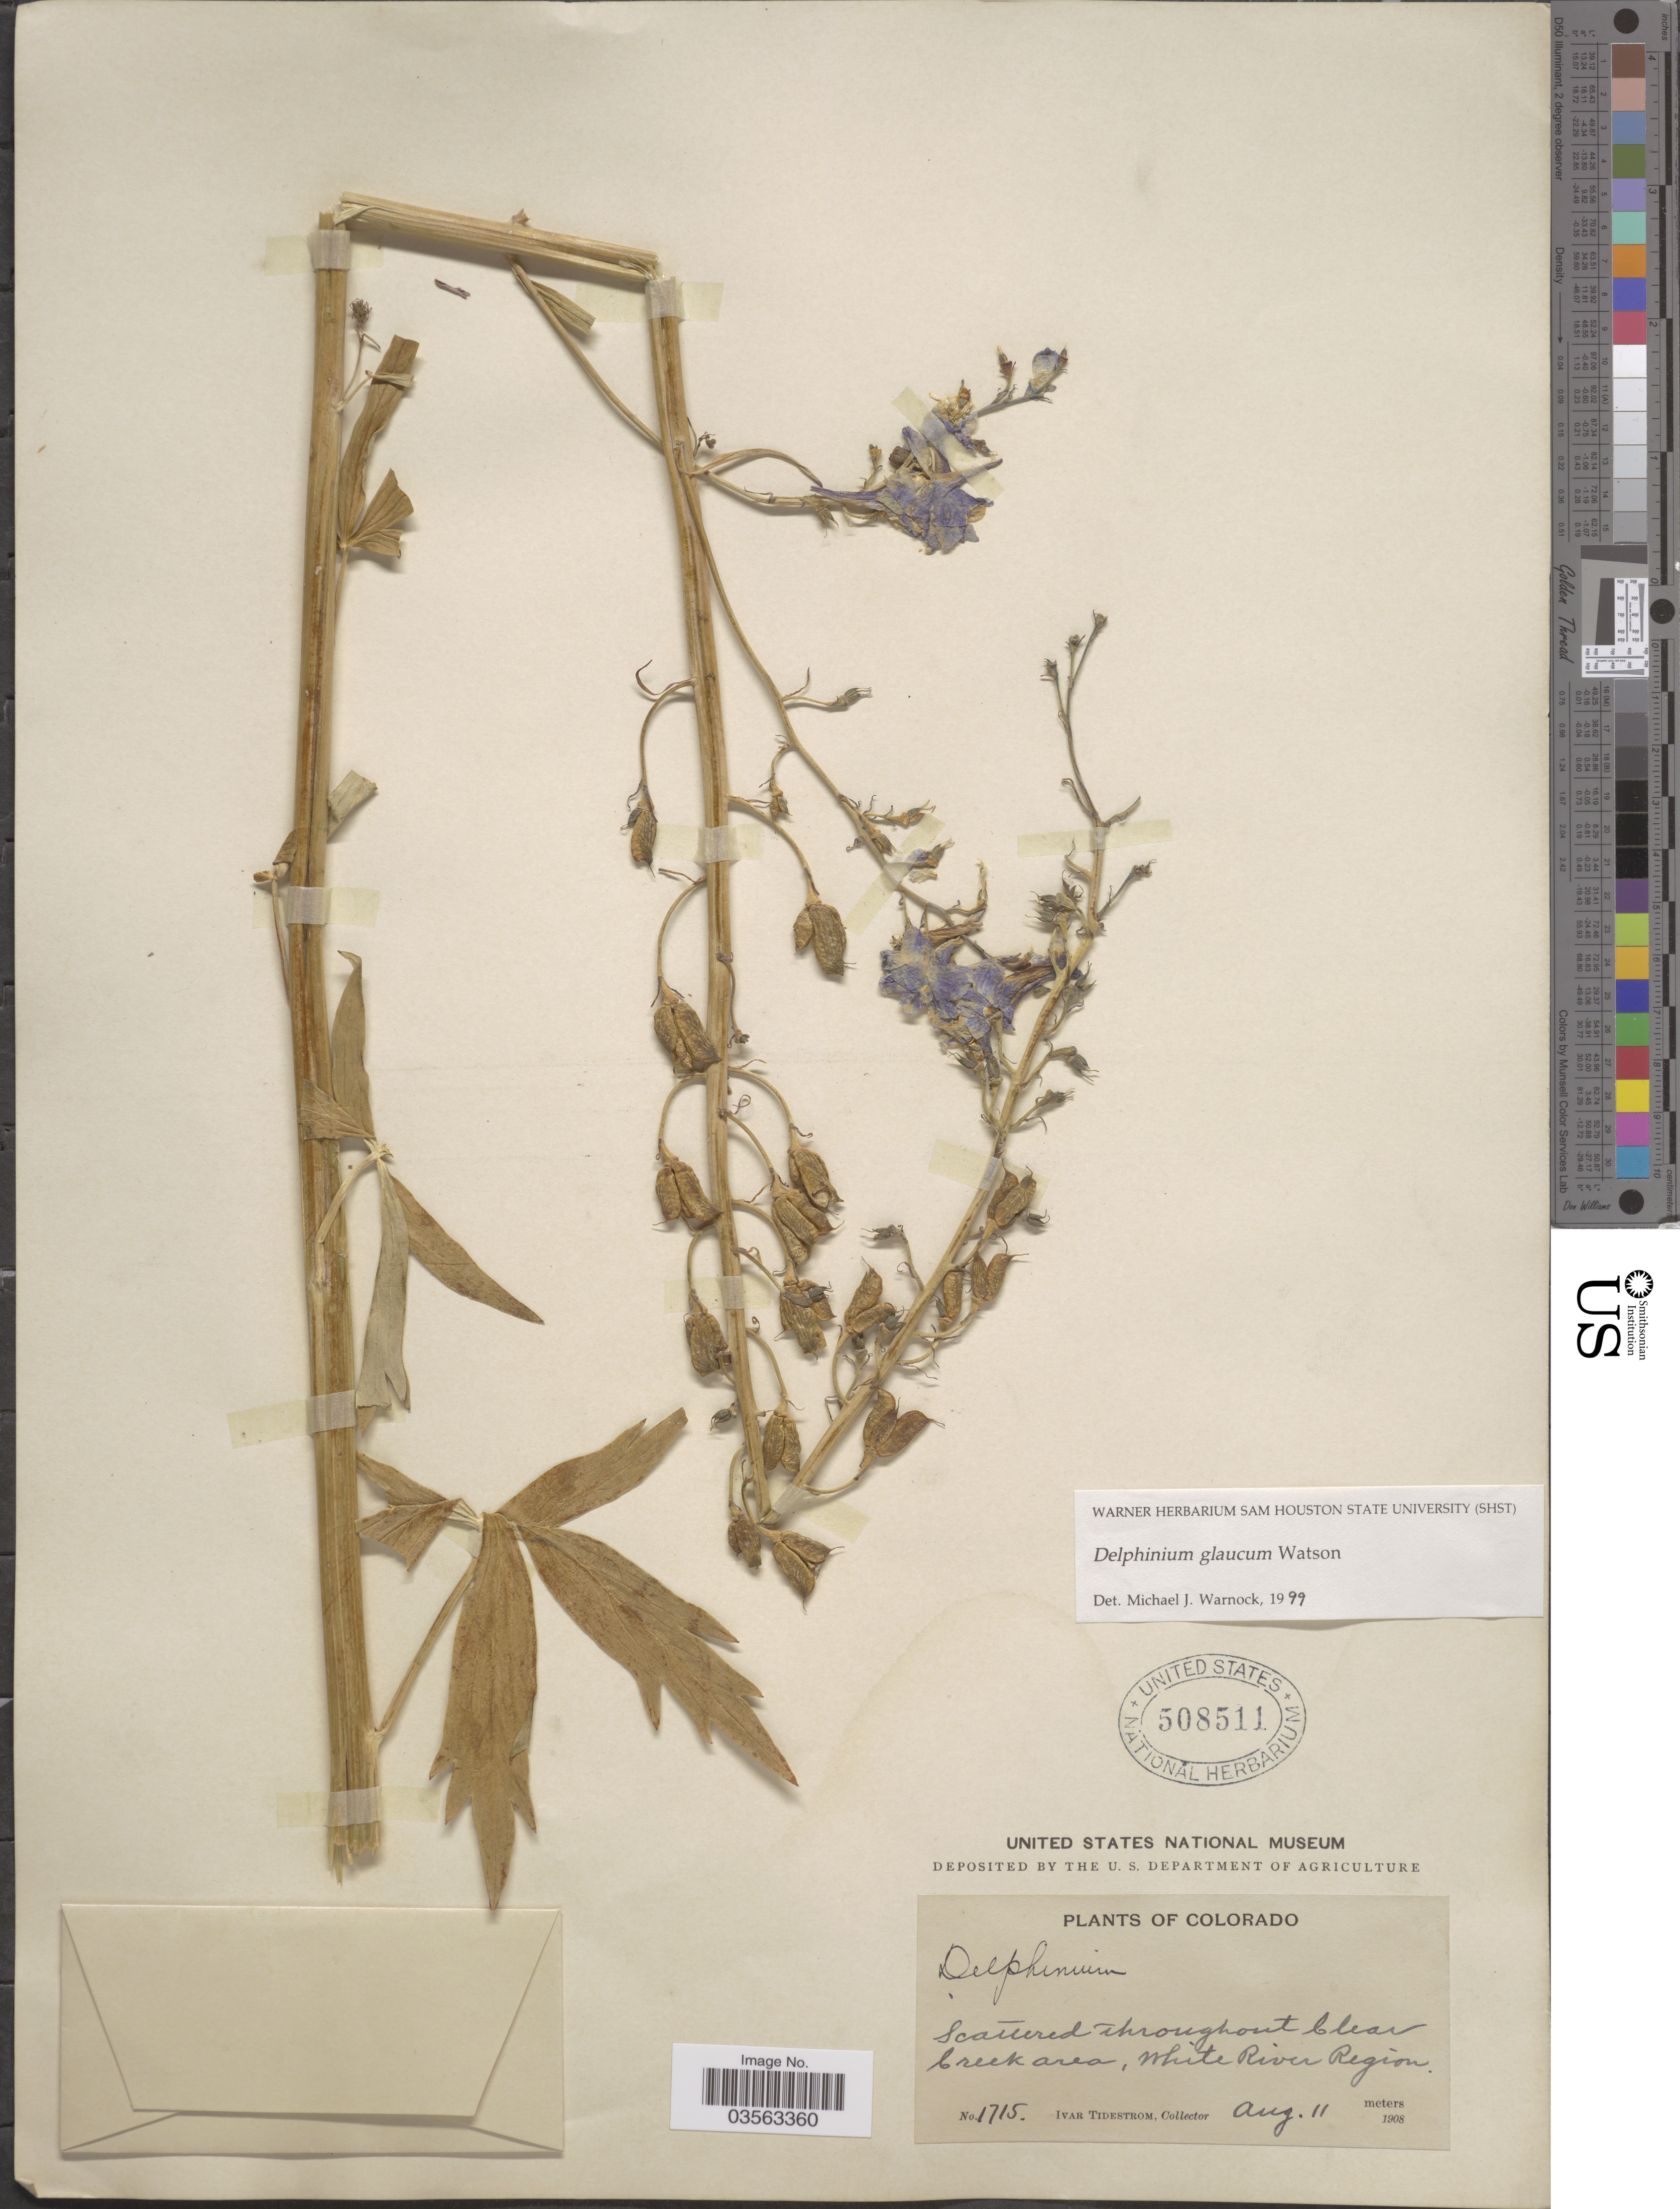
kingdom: Plantae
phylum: Tracheophyta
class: Magnoliopsida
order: Ranunculales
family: Ranunculaceae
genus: Delphinium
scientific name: Delphinium glaucum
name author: S. Watson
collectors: I. F. Tidestrom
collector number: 1715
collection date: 1908-08-11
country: United States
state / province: Colorado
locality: Scattered throughout Clear Creek area, White River Region.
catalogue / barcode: US 508511